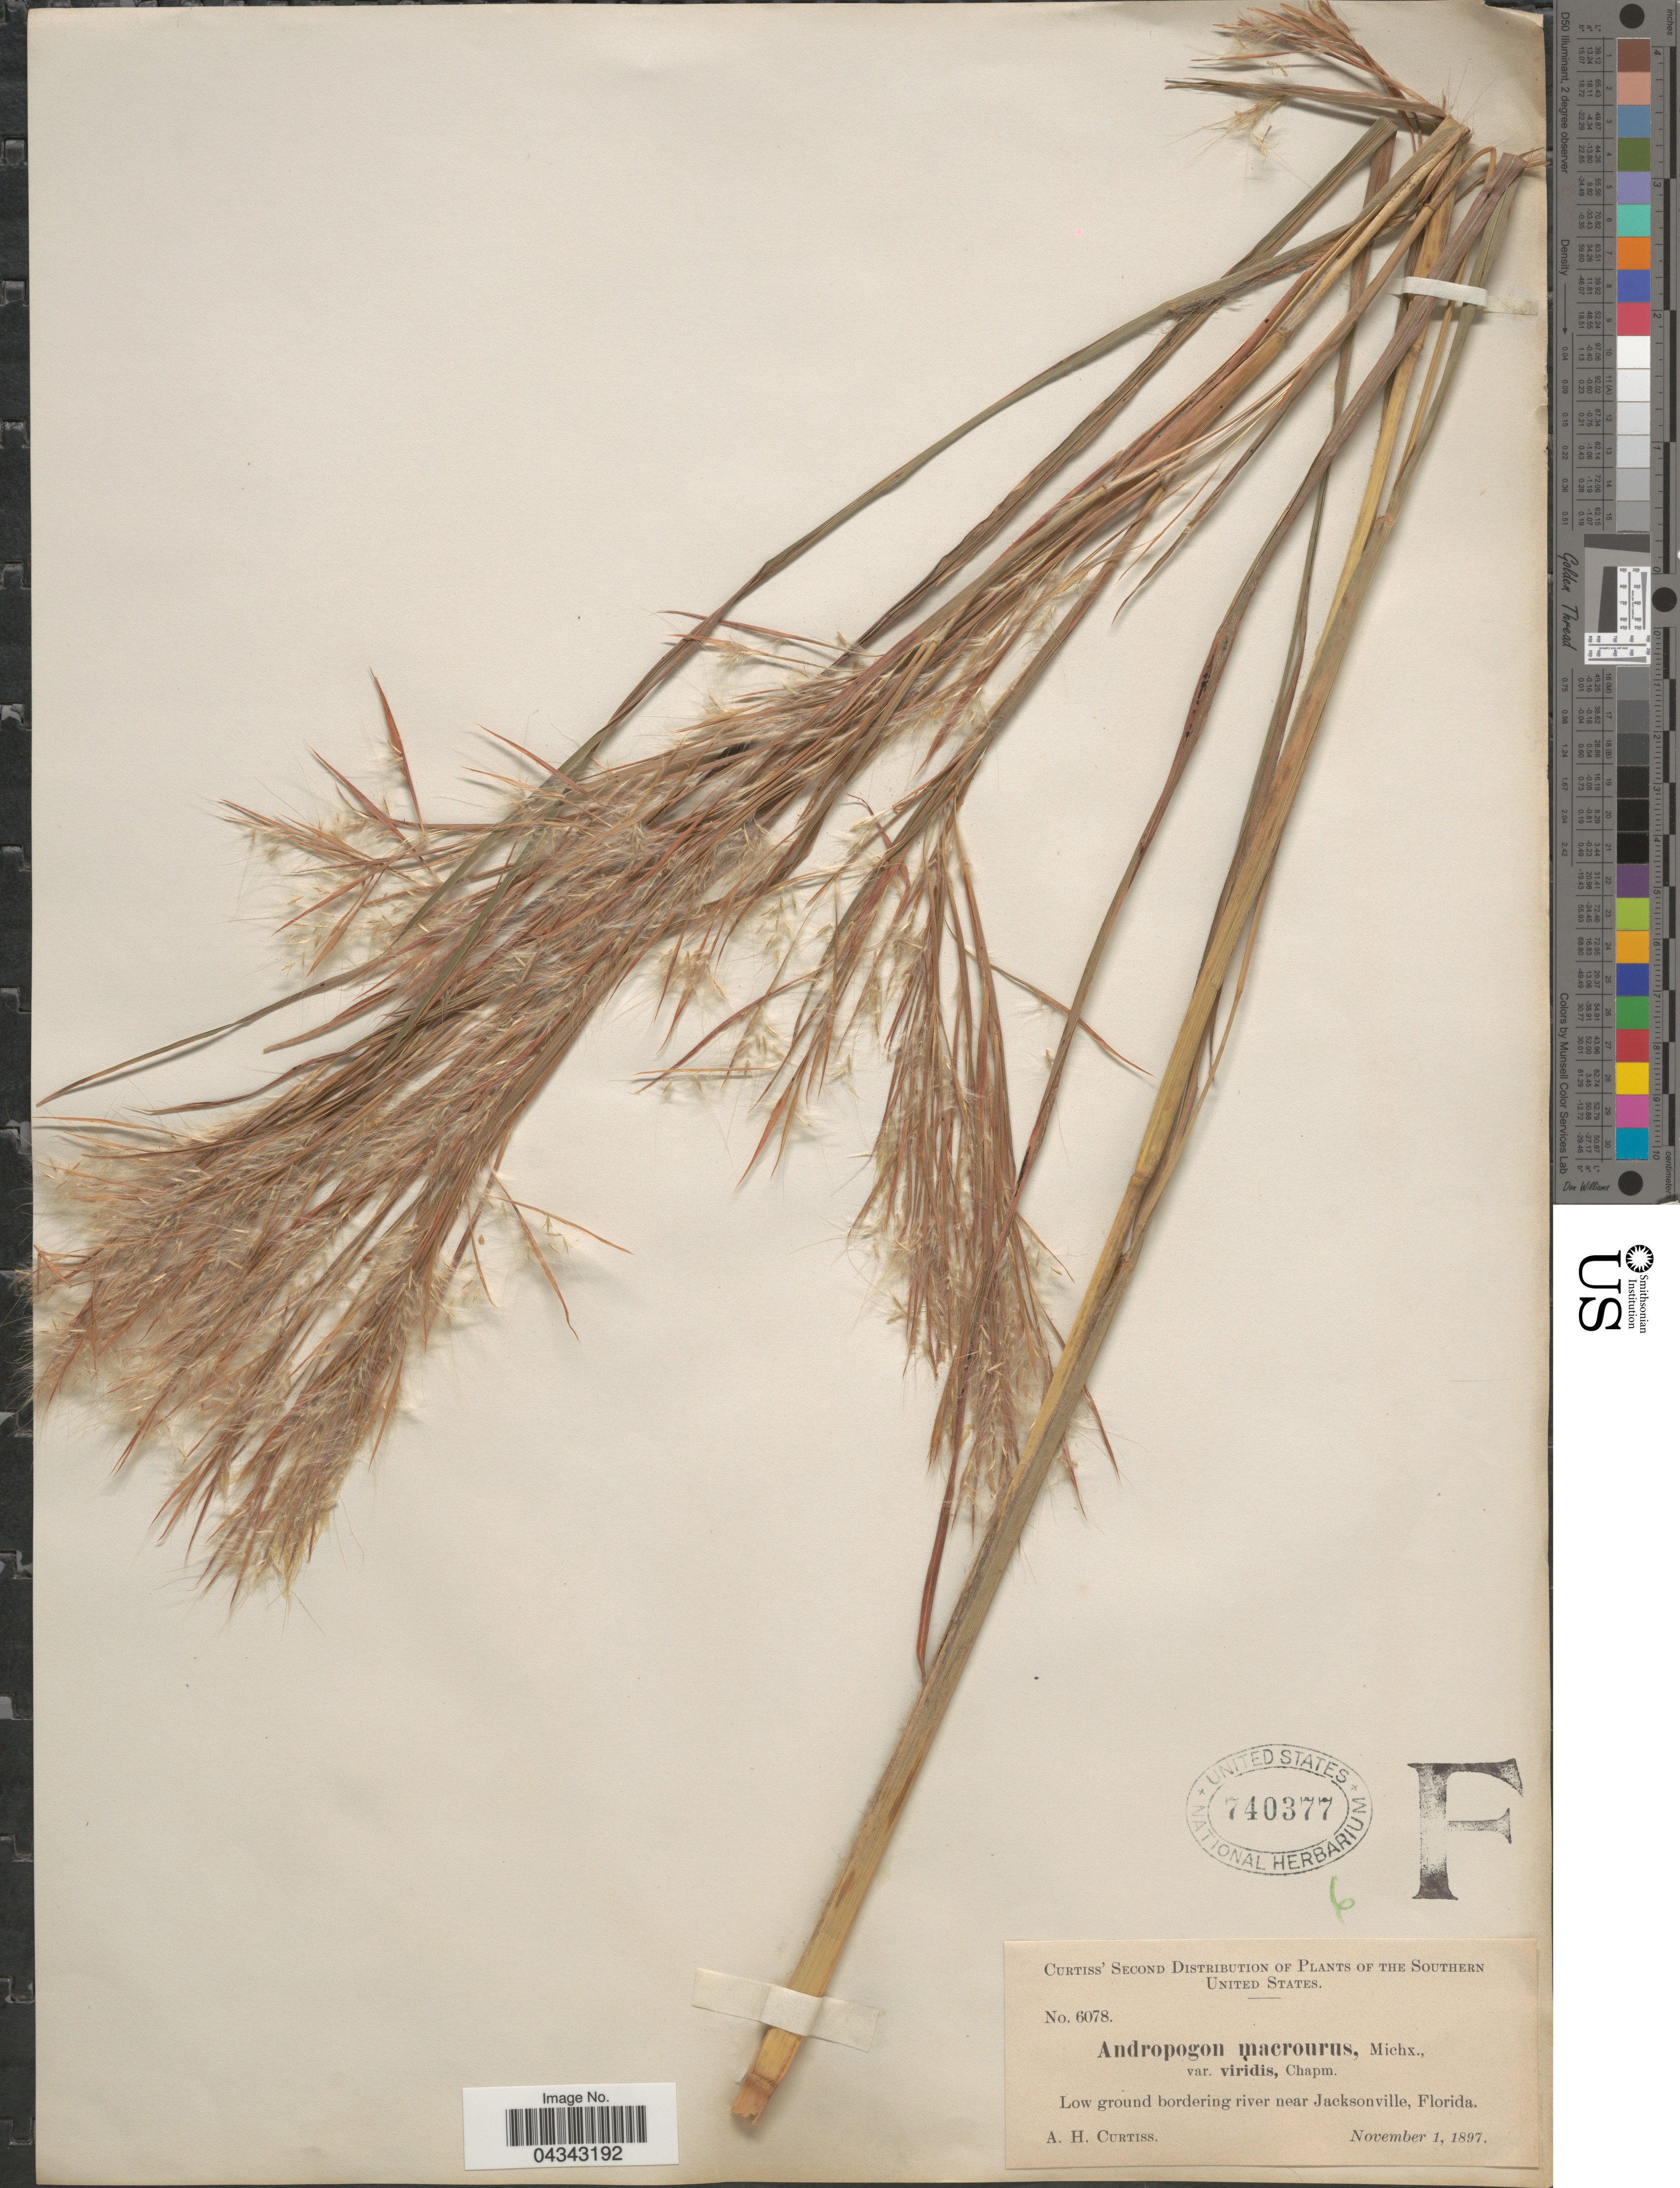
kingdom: Plantae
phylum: Tracheophyta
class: Liliopsida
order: Poales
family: Poaceae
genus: Andropogon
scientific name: Andropogon glomeratus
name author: (Walter) Britton, Stearns & Poggenb.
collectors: A. H. Curtiss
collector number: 6078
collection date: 1897-11-01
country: United States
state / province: Florida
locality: Southern United States. Low ground bordering river near Jacksonville.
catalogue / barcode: US 740377